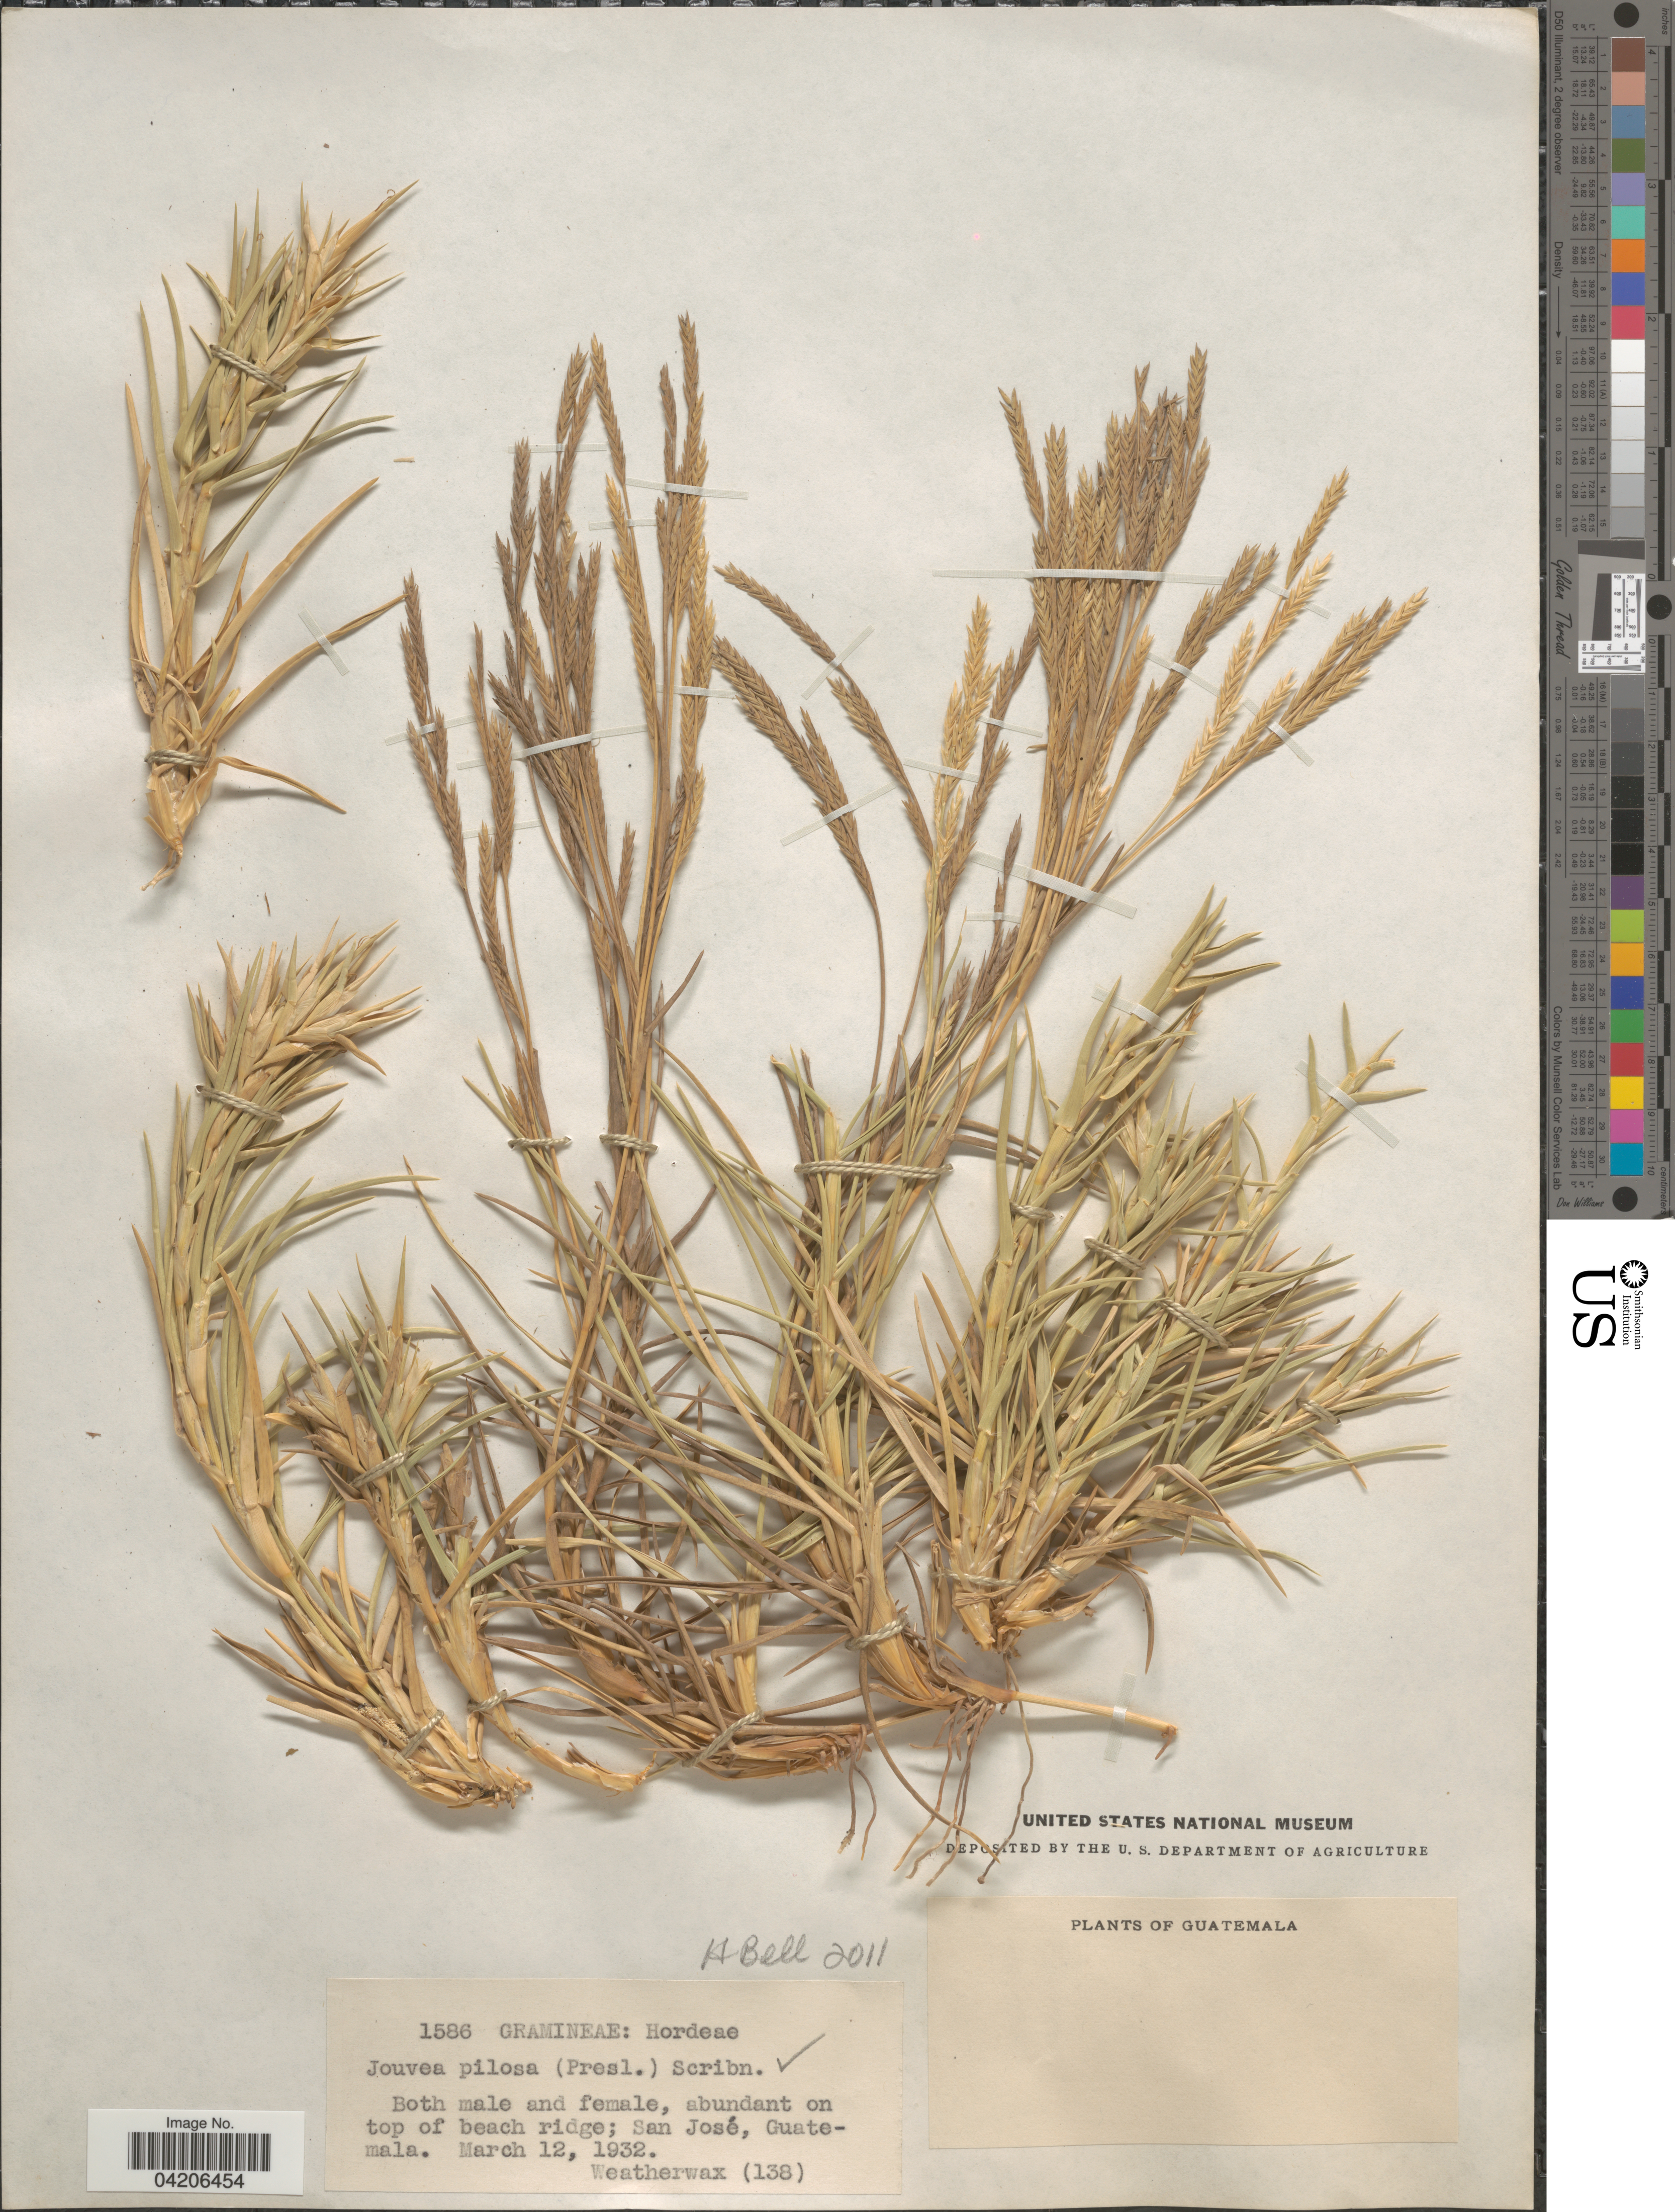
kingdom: Plantae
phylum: Tracheophyta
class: Liliopsida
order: Poales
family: Poaceae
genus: Jouvea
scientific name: Jouvea pilosa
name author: (J. Presl) Scribn.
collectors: -. Weatherwax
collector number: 138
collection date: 1932-03-12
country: Guatemala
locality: On top of beach ridge; San José.